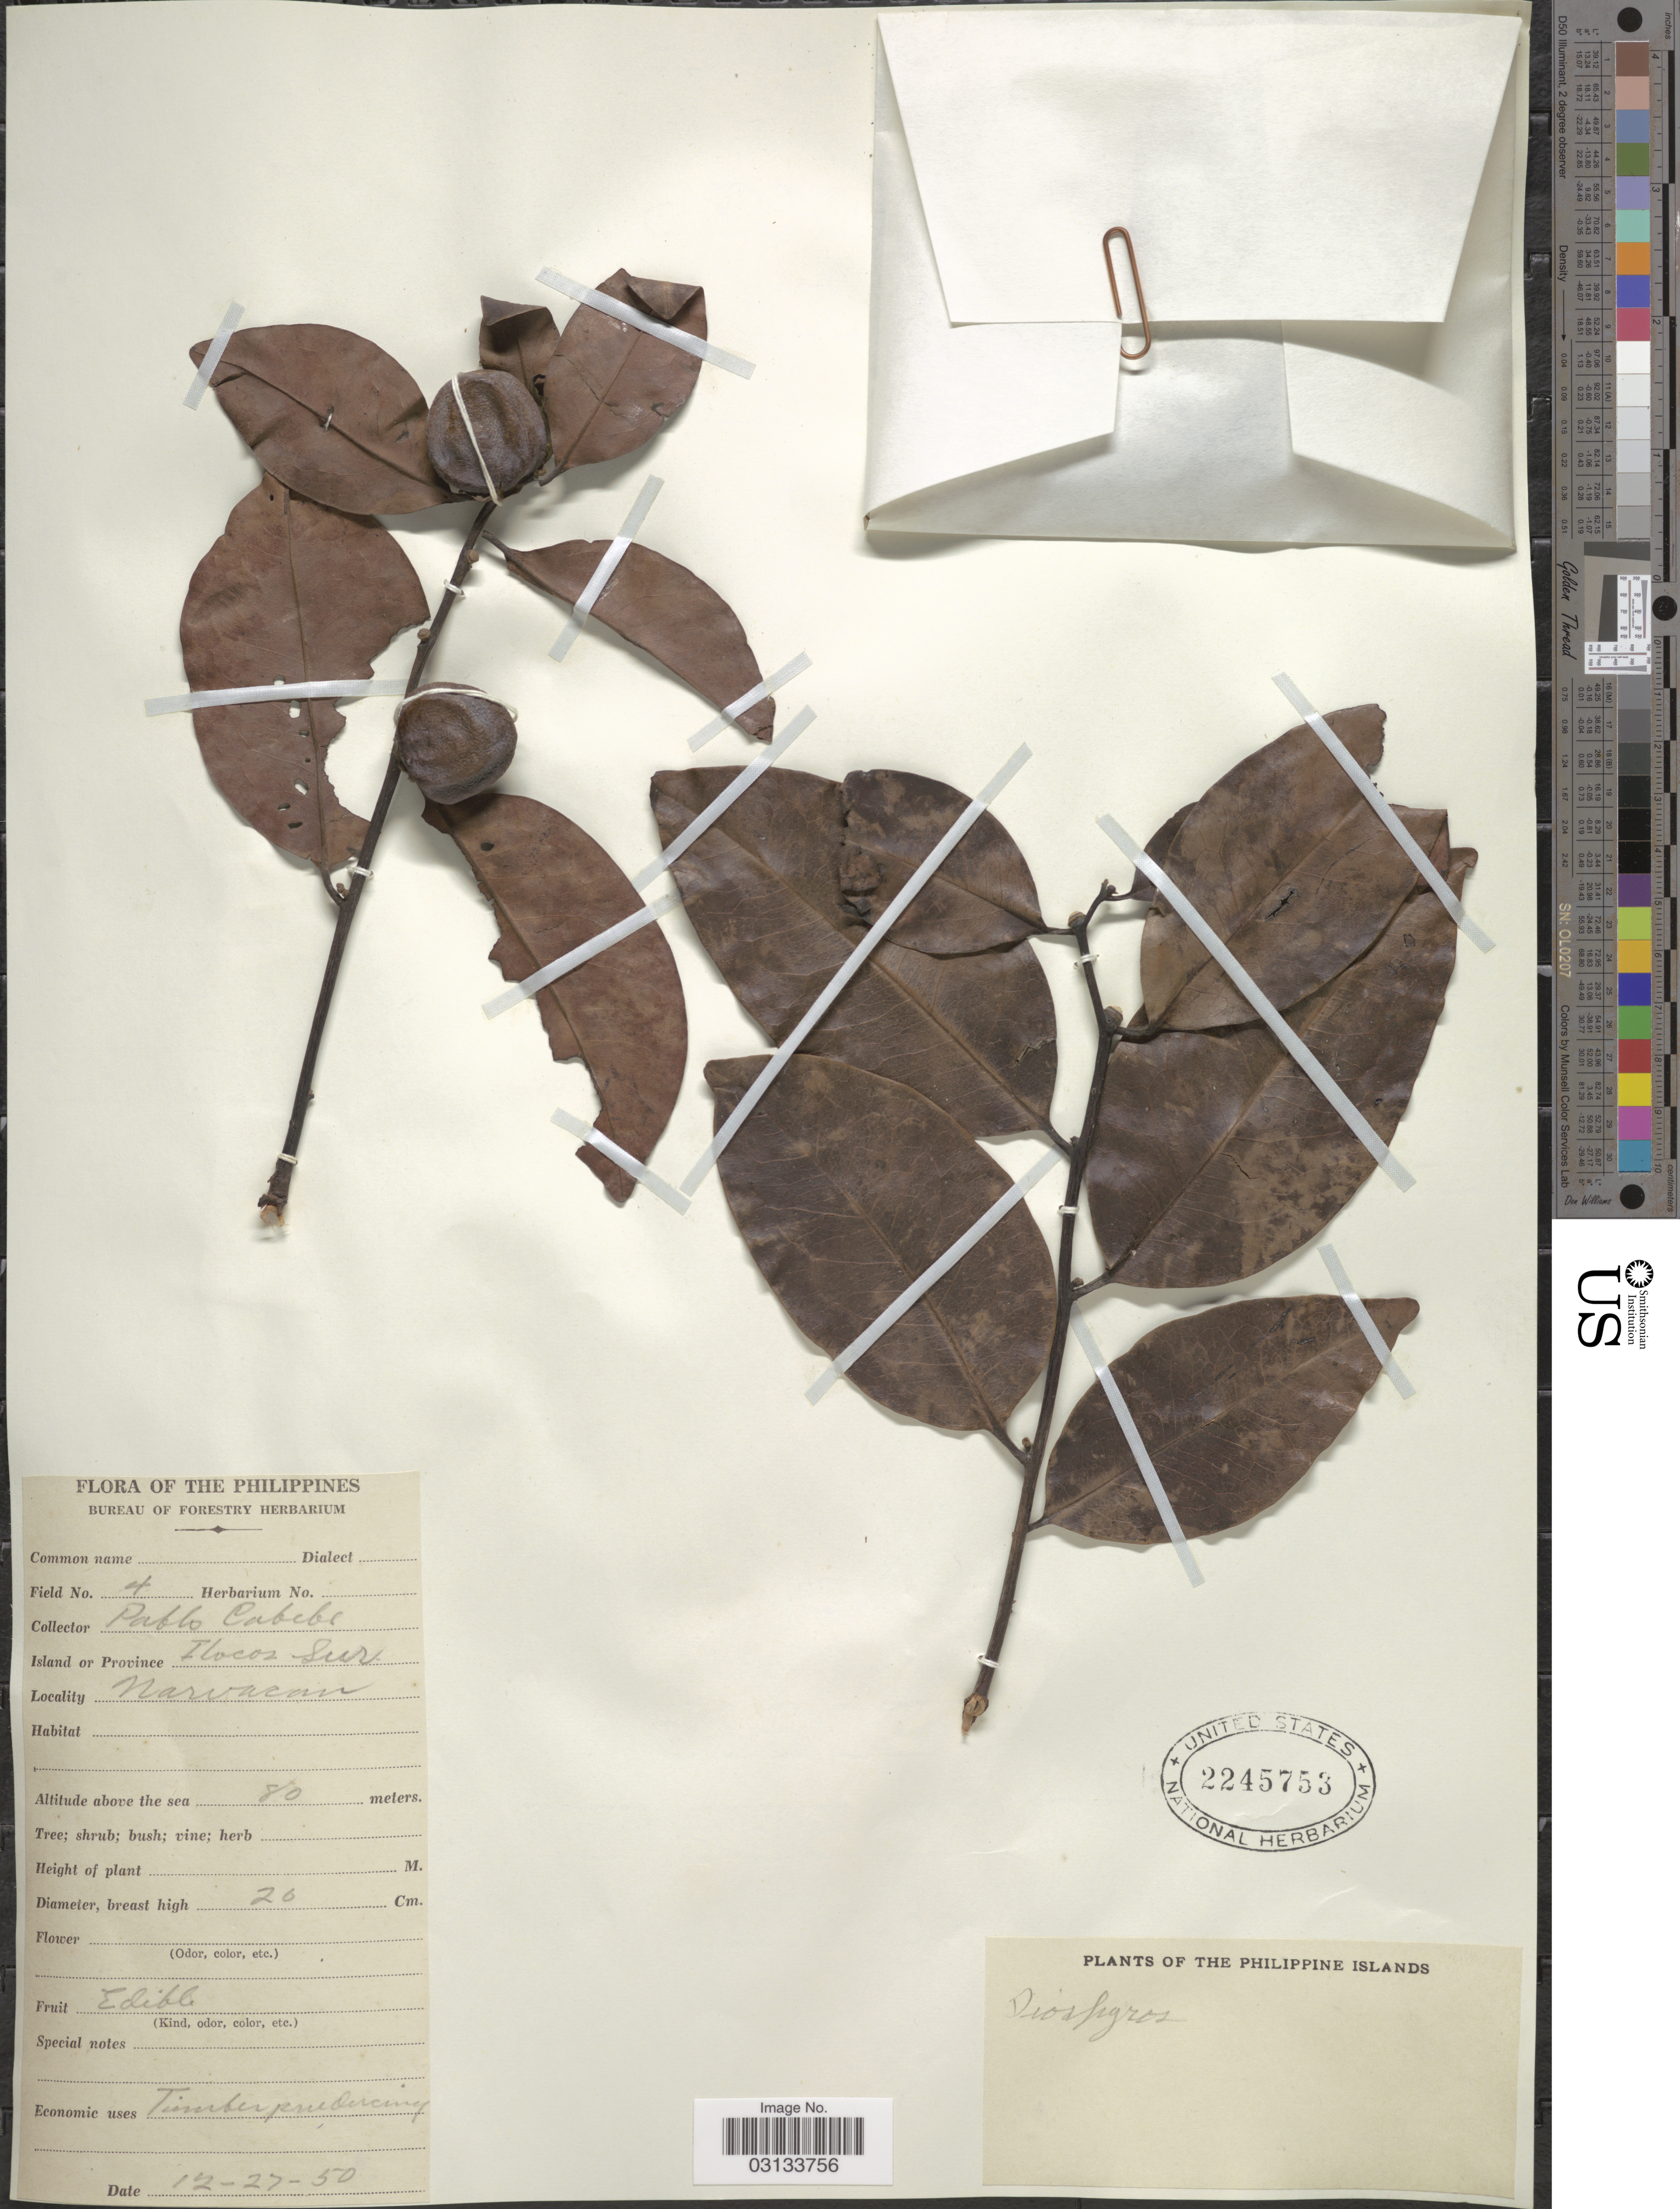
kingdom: Plantae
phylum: Tracheophyta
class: Magnoliopsida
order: Ericales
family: Ebenaceae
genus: Diospyros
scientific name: Diospyros sp.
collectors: P. Cabebs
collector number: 4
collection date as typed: Transcribed d/m/y: 27/12/50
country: Philippines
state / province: Ilocos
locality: Island or Province Ilocos Sur. Narvacan. Philippine Islands.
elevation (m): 80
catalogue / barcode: US 2245753